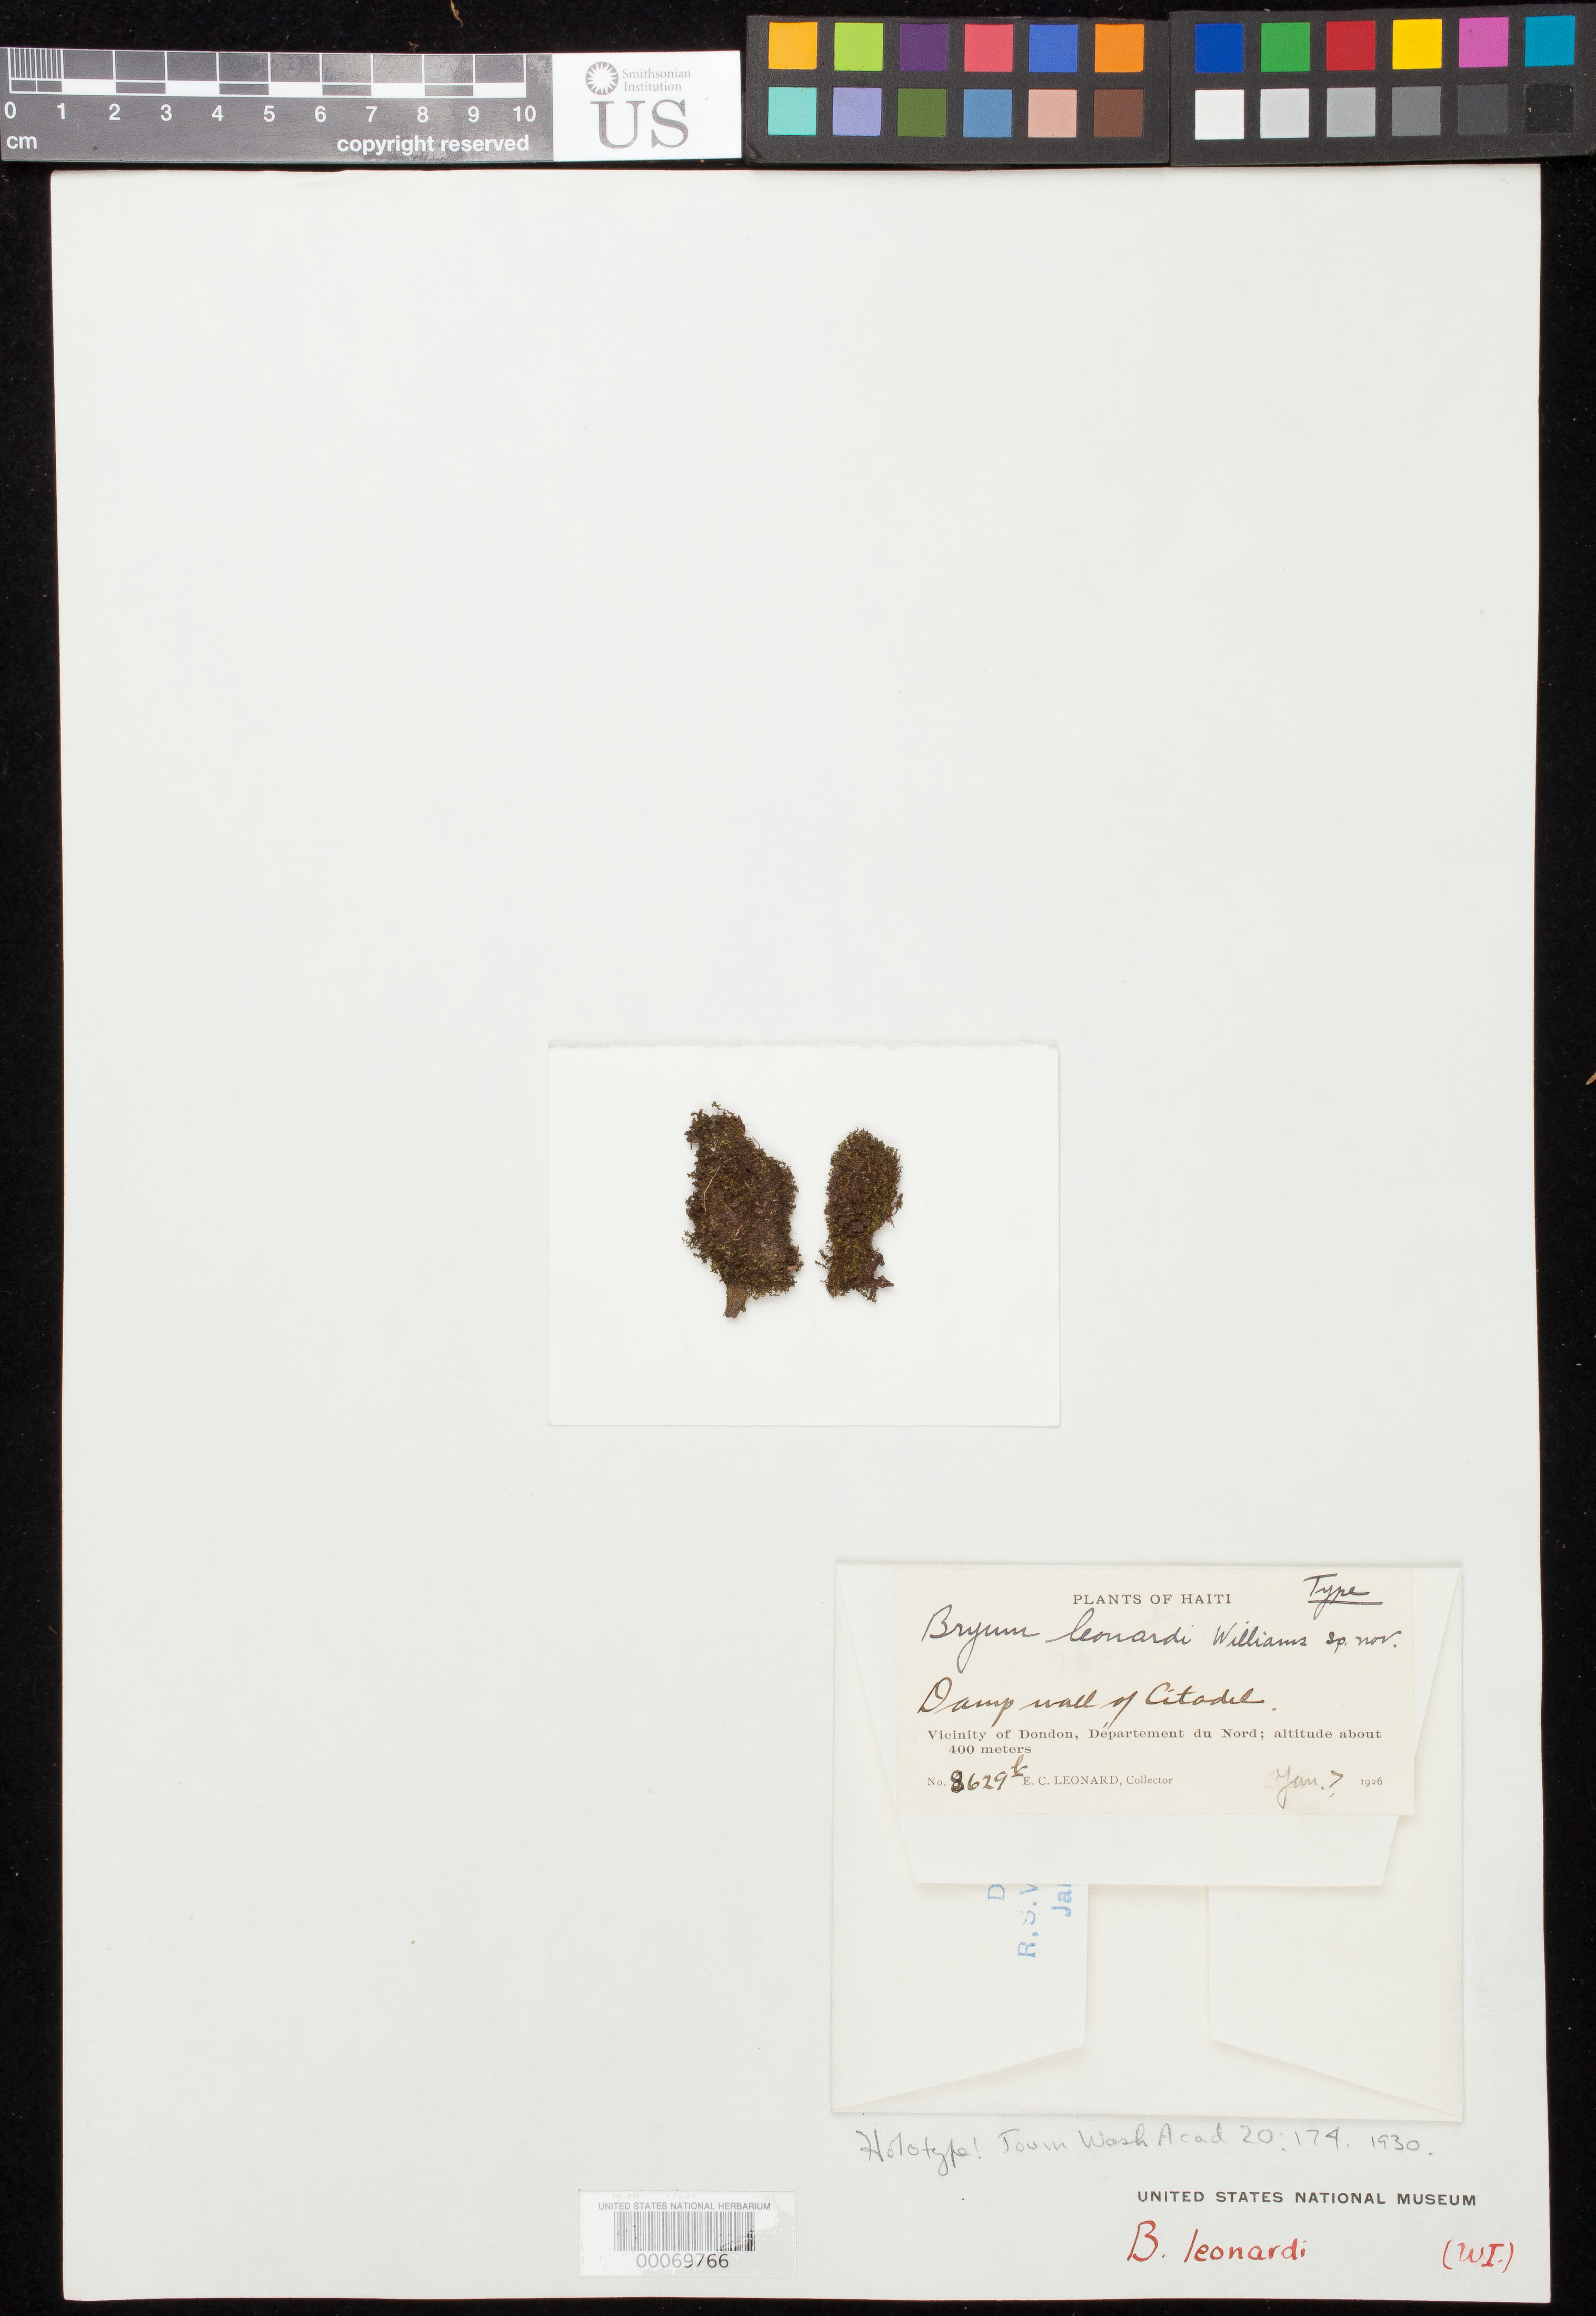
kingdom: Plantae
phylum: Bryophyta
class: Bryopsida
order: Bryales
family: Bryaceae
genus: Bryum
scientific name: Bryum leonardii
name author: R.S. Williams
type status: Holotype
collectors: E. C. Leonard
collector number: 8629 b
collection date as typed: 07 Jan 1926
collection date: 1926-01-07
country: Haiti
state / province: Nord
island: Hispaniola Island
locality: Vicinity of Dondon.